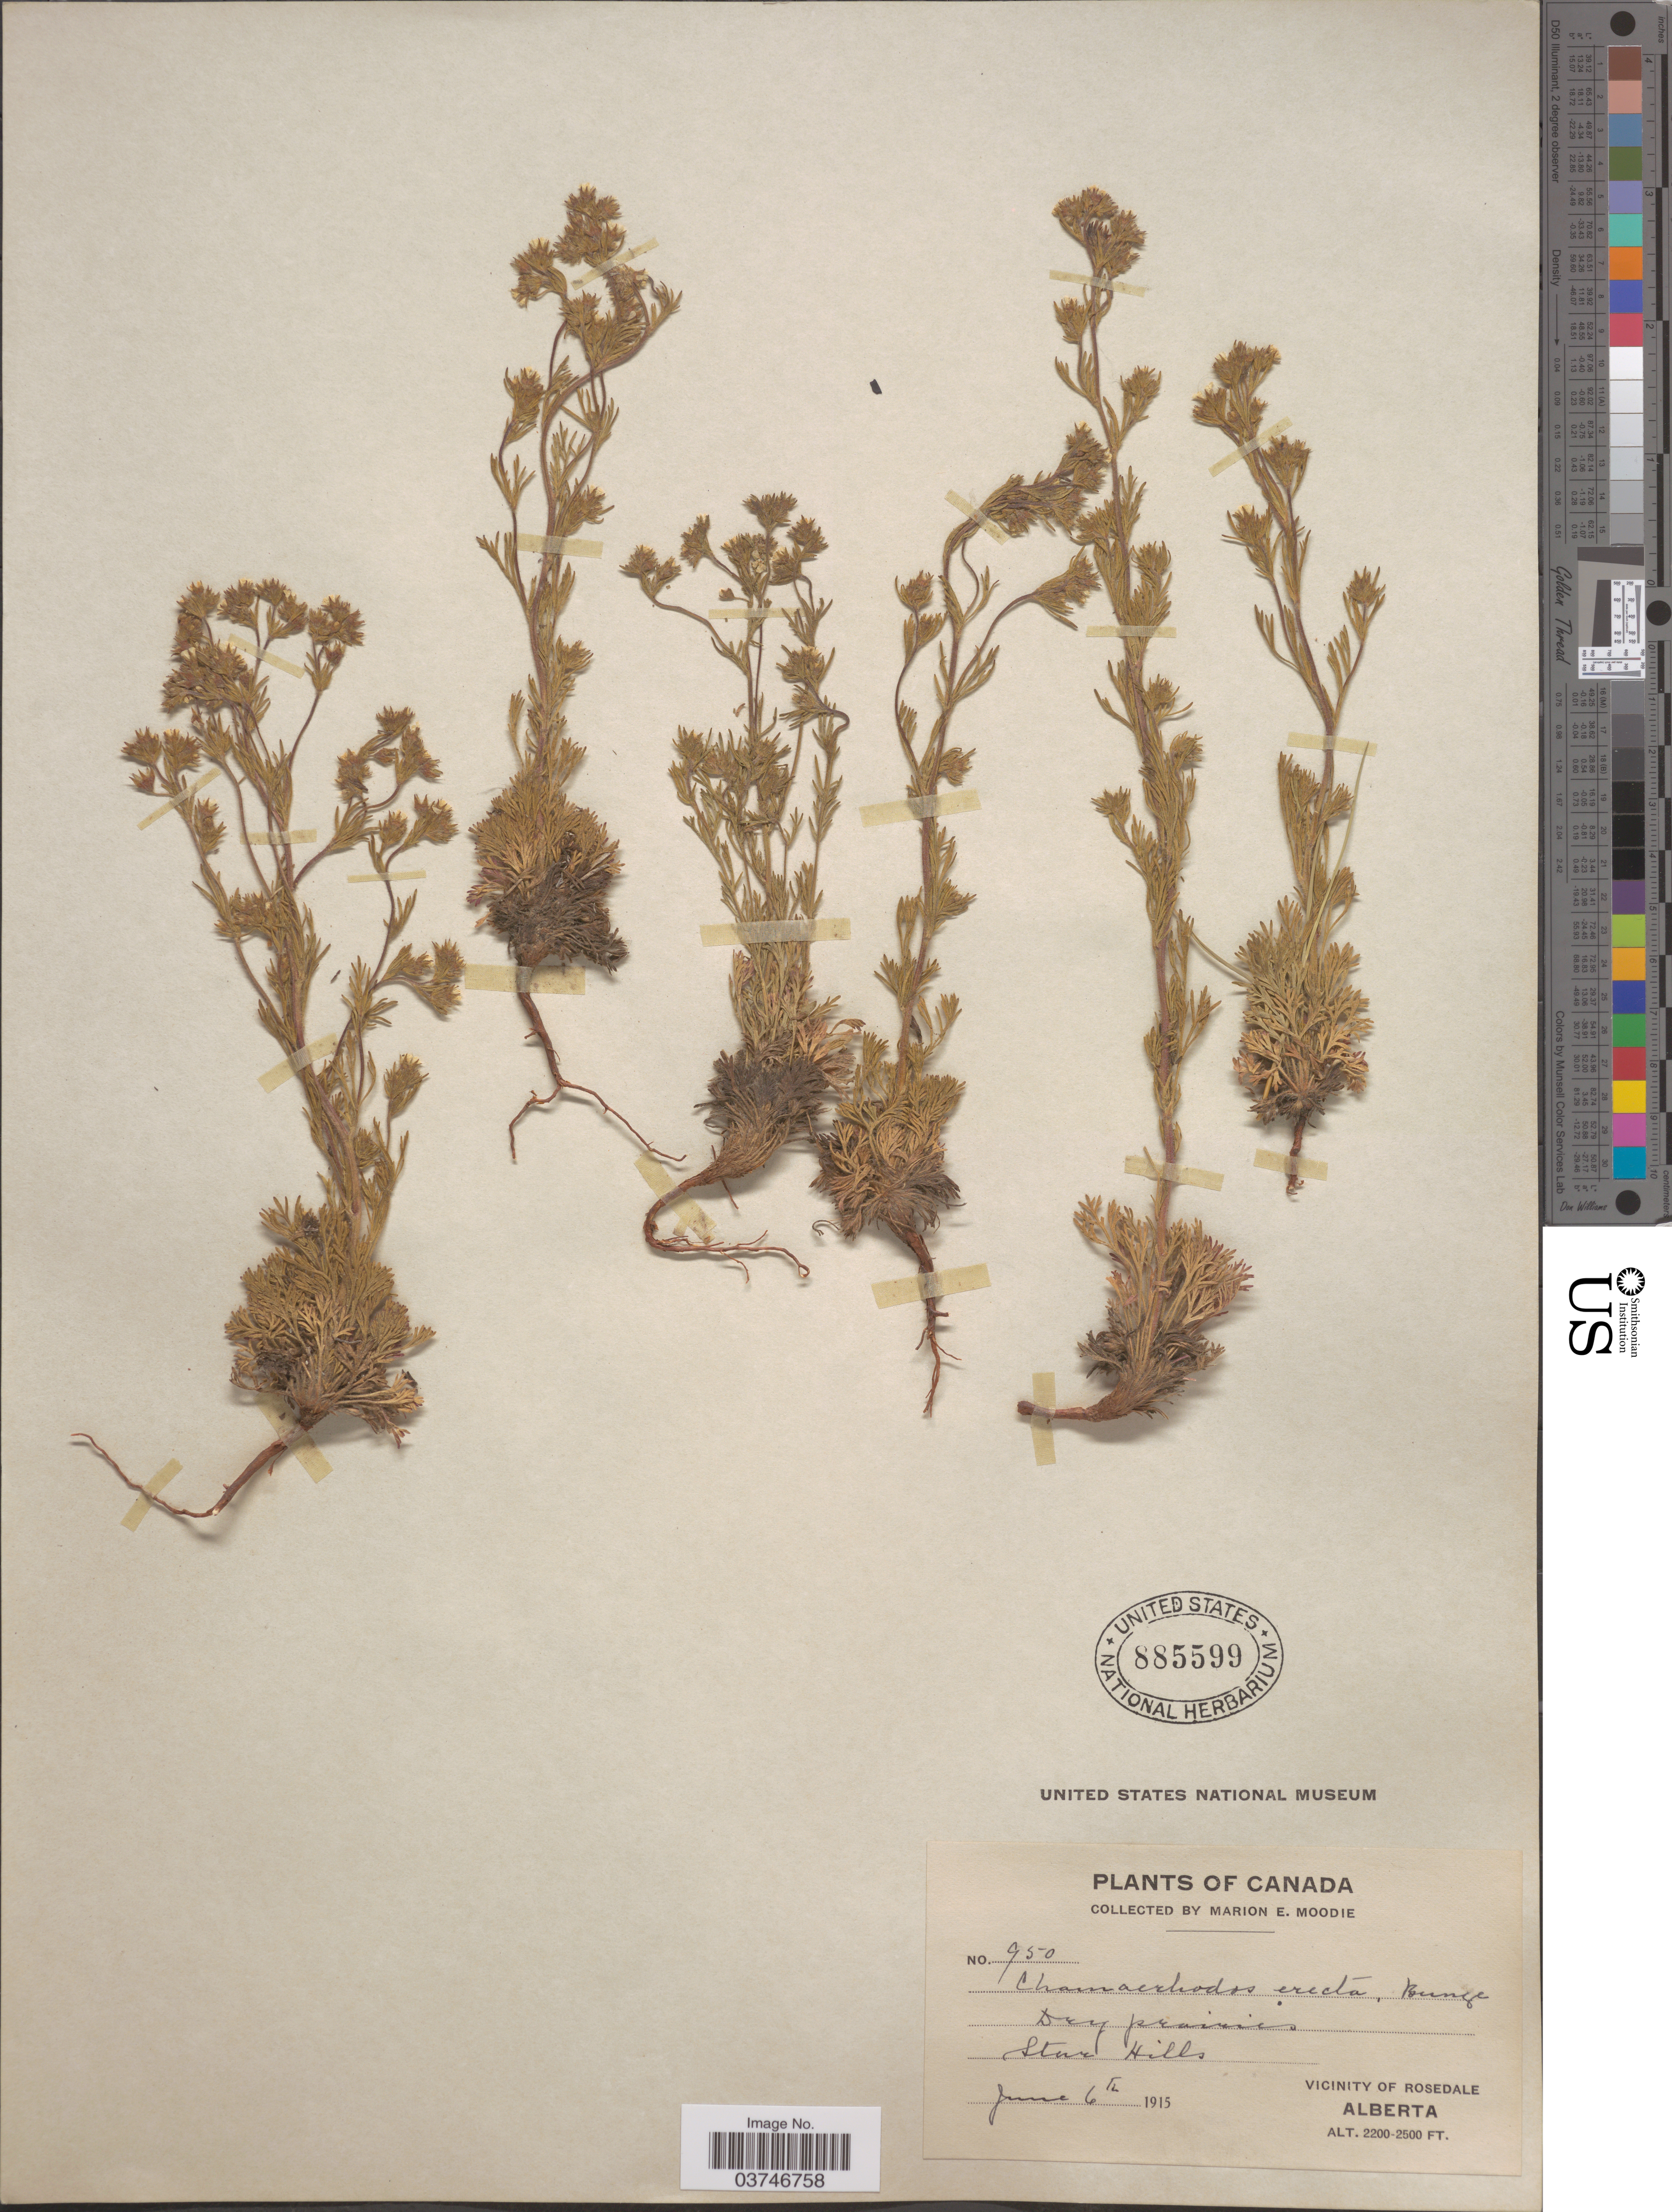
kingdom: Plantae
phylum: Tracheophyta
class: Magnoliopsida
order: Rosales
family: Rosaceae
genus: Chamaerhodos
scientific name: Chamaerhodos erecta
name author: (L.) Bunge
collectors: M. E. Moodie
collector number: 950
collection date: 1915-06-06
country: Canada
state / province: Alberta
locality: Star Hills. Vicinity of Rosedale.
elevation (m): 671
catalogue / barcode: US 885599